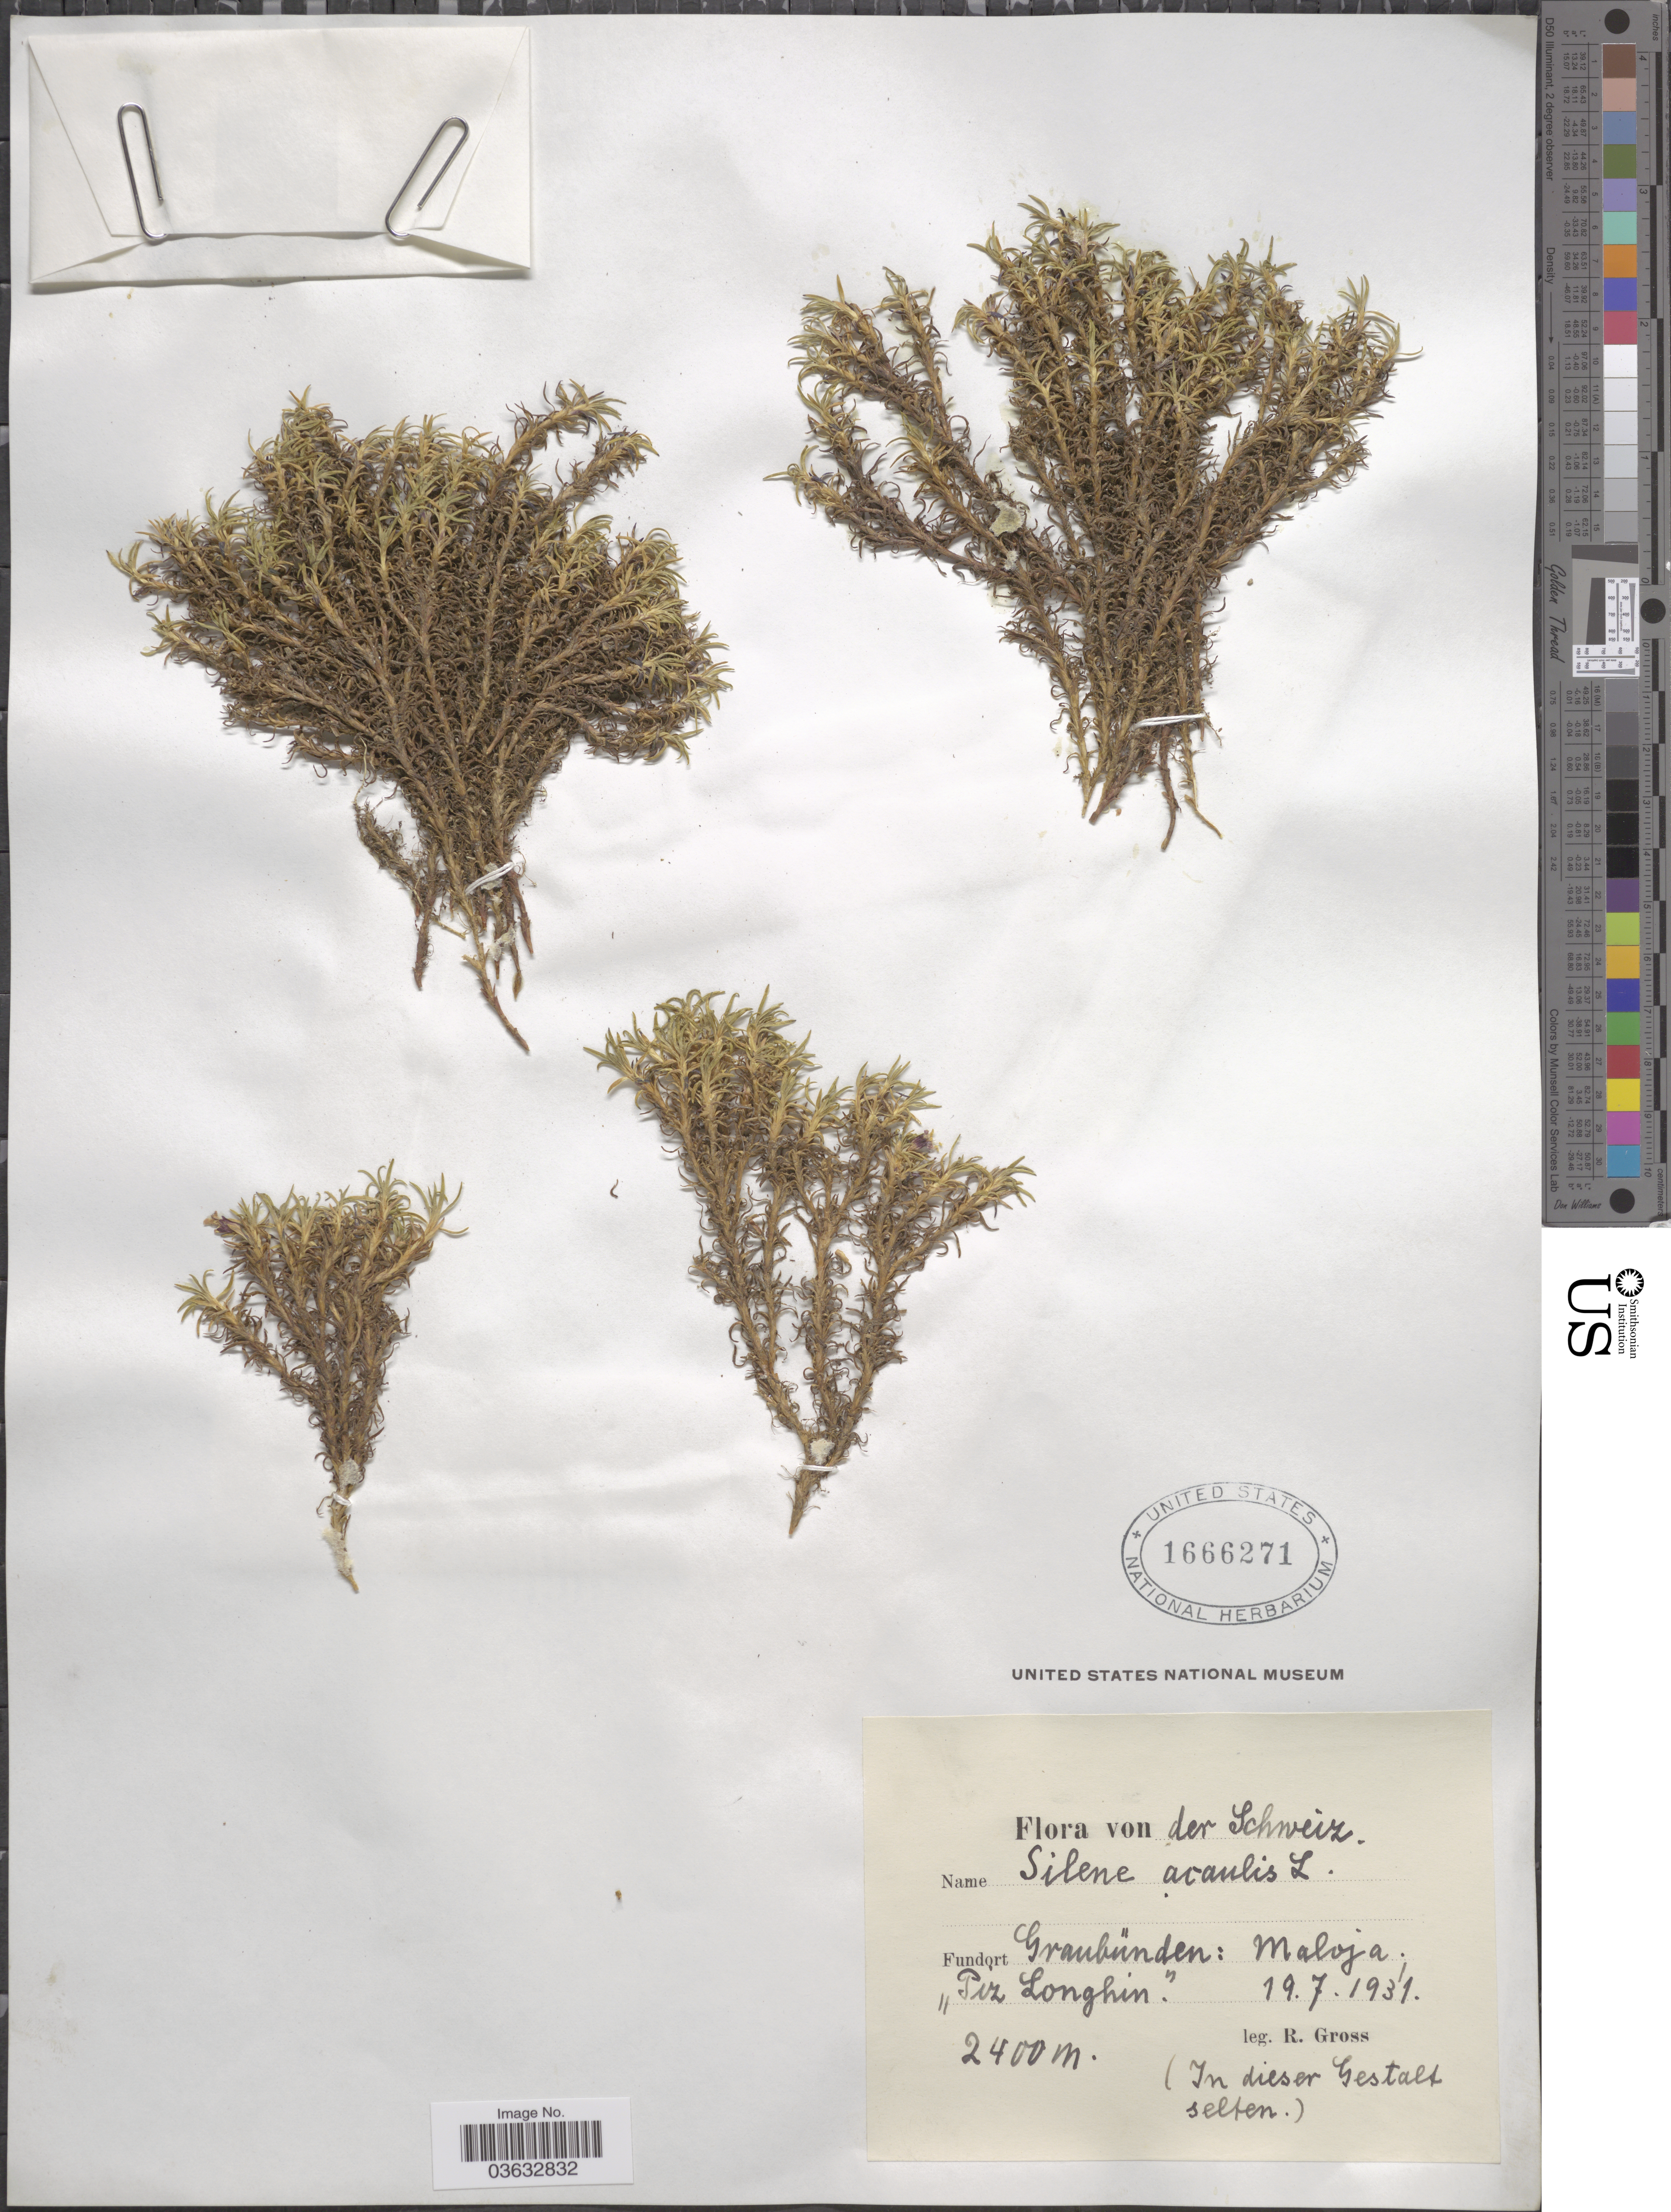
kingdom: Plantae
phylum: Tracheophyta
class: Magnoliopsida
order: Caryophyllales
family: Caryophyllaceae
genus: Silene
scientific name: Silene acaulis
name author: (L.) Jacq.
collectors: R. Gross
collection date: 1931-07-19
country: Switzerland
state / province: Graubunden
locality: Schweiz. Fundort Graubünden: Maloja; "Piz Longhin."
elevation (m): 2400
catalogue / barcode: US 1666271